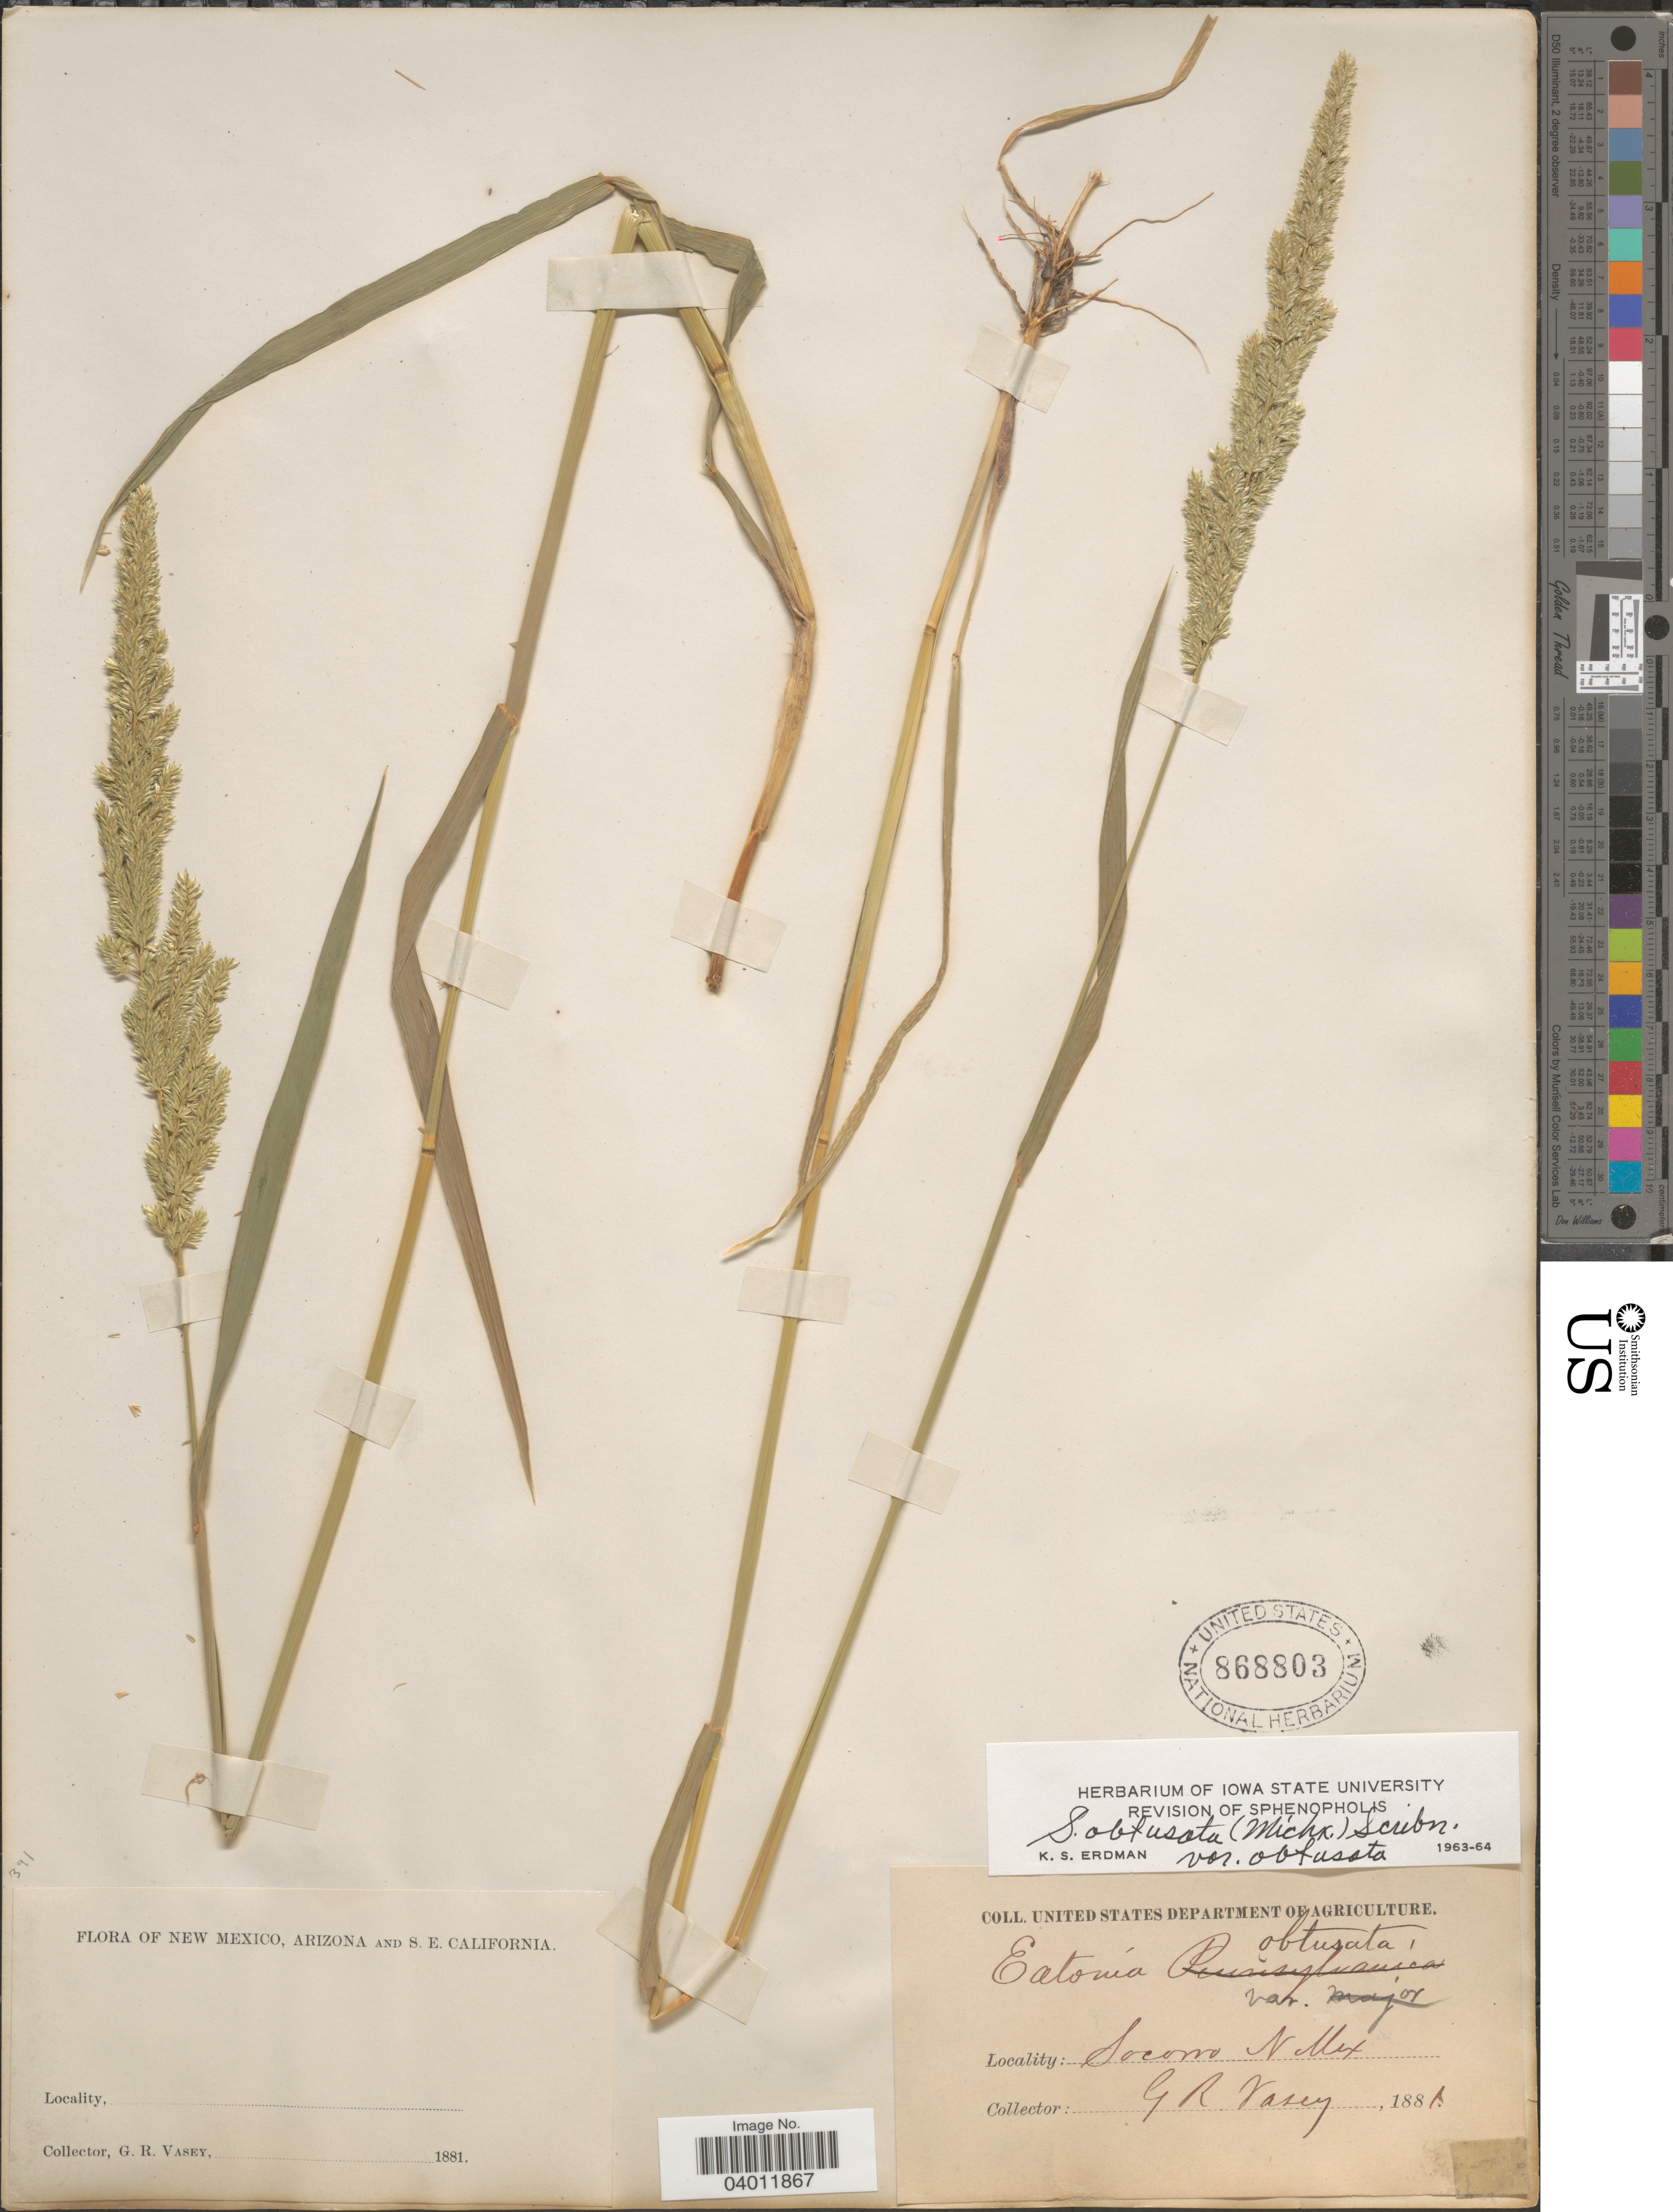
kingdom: Plantae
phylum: Tracheophyta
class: Liliopsida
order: Poales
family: Poaceae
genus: Sphenopholis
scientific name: Sphenopholis obtusata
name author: (Michx.) Scribn.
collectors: G. R. Vasey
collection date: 1881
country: United States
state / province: New Mexico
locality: Socorro.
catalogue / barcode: US 868803